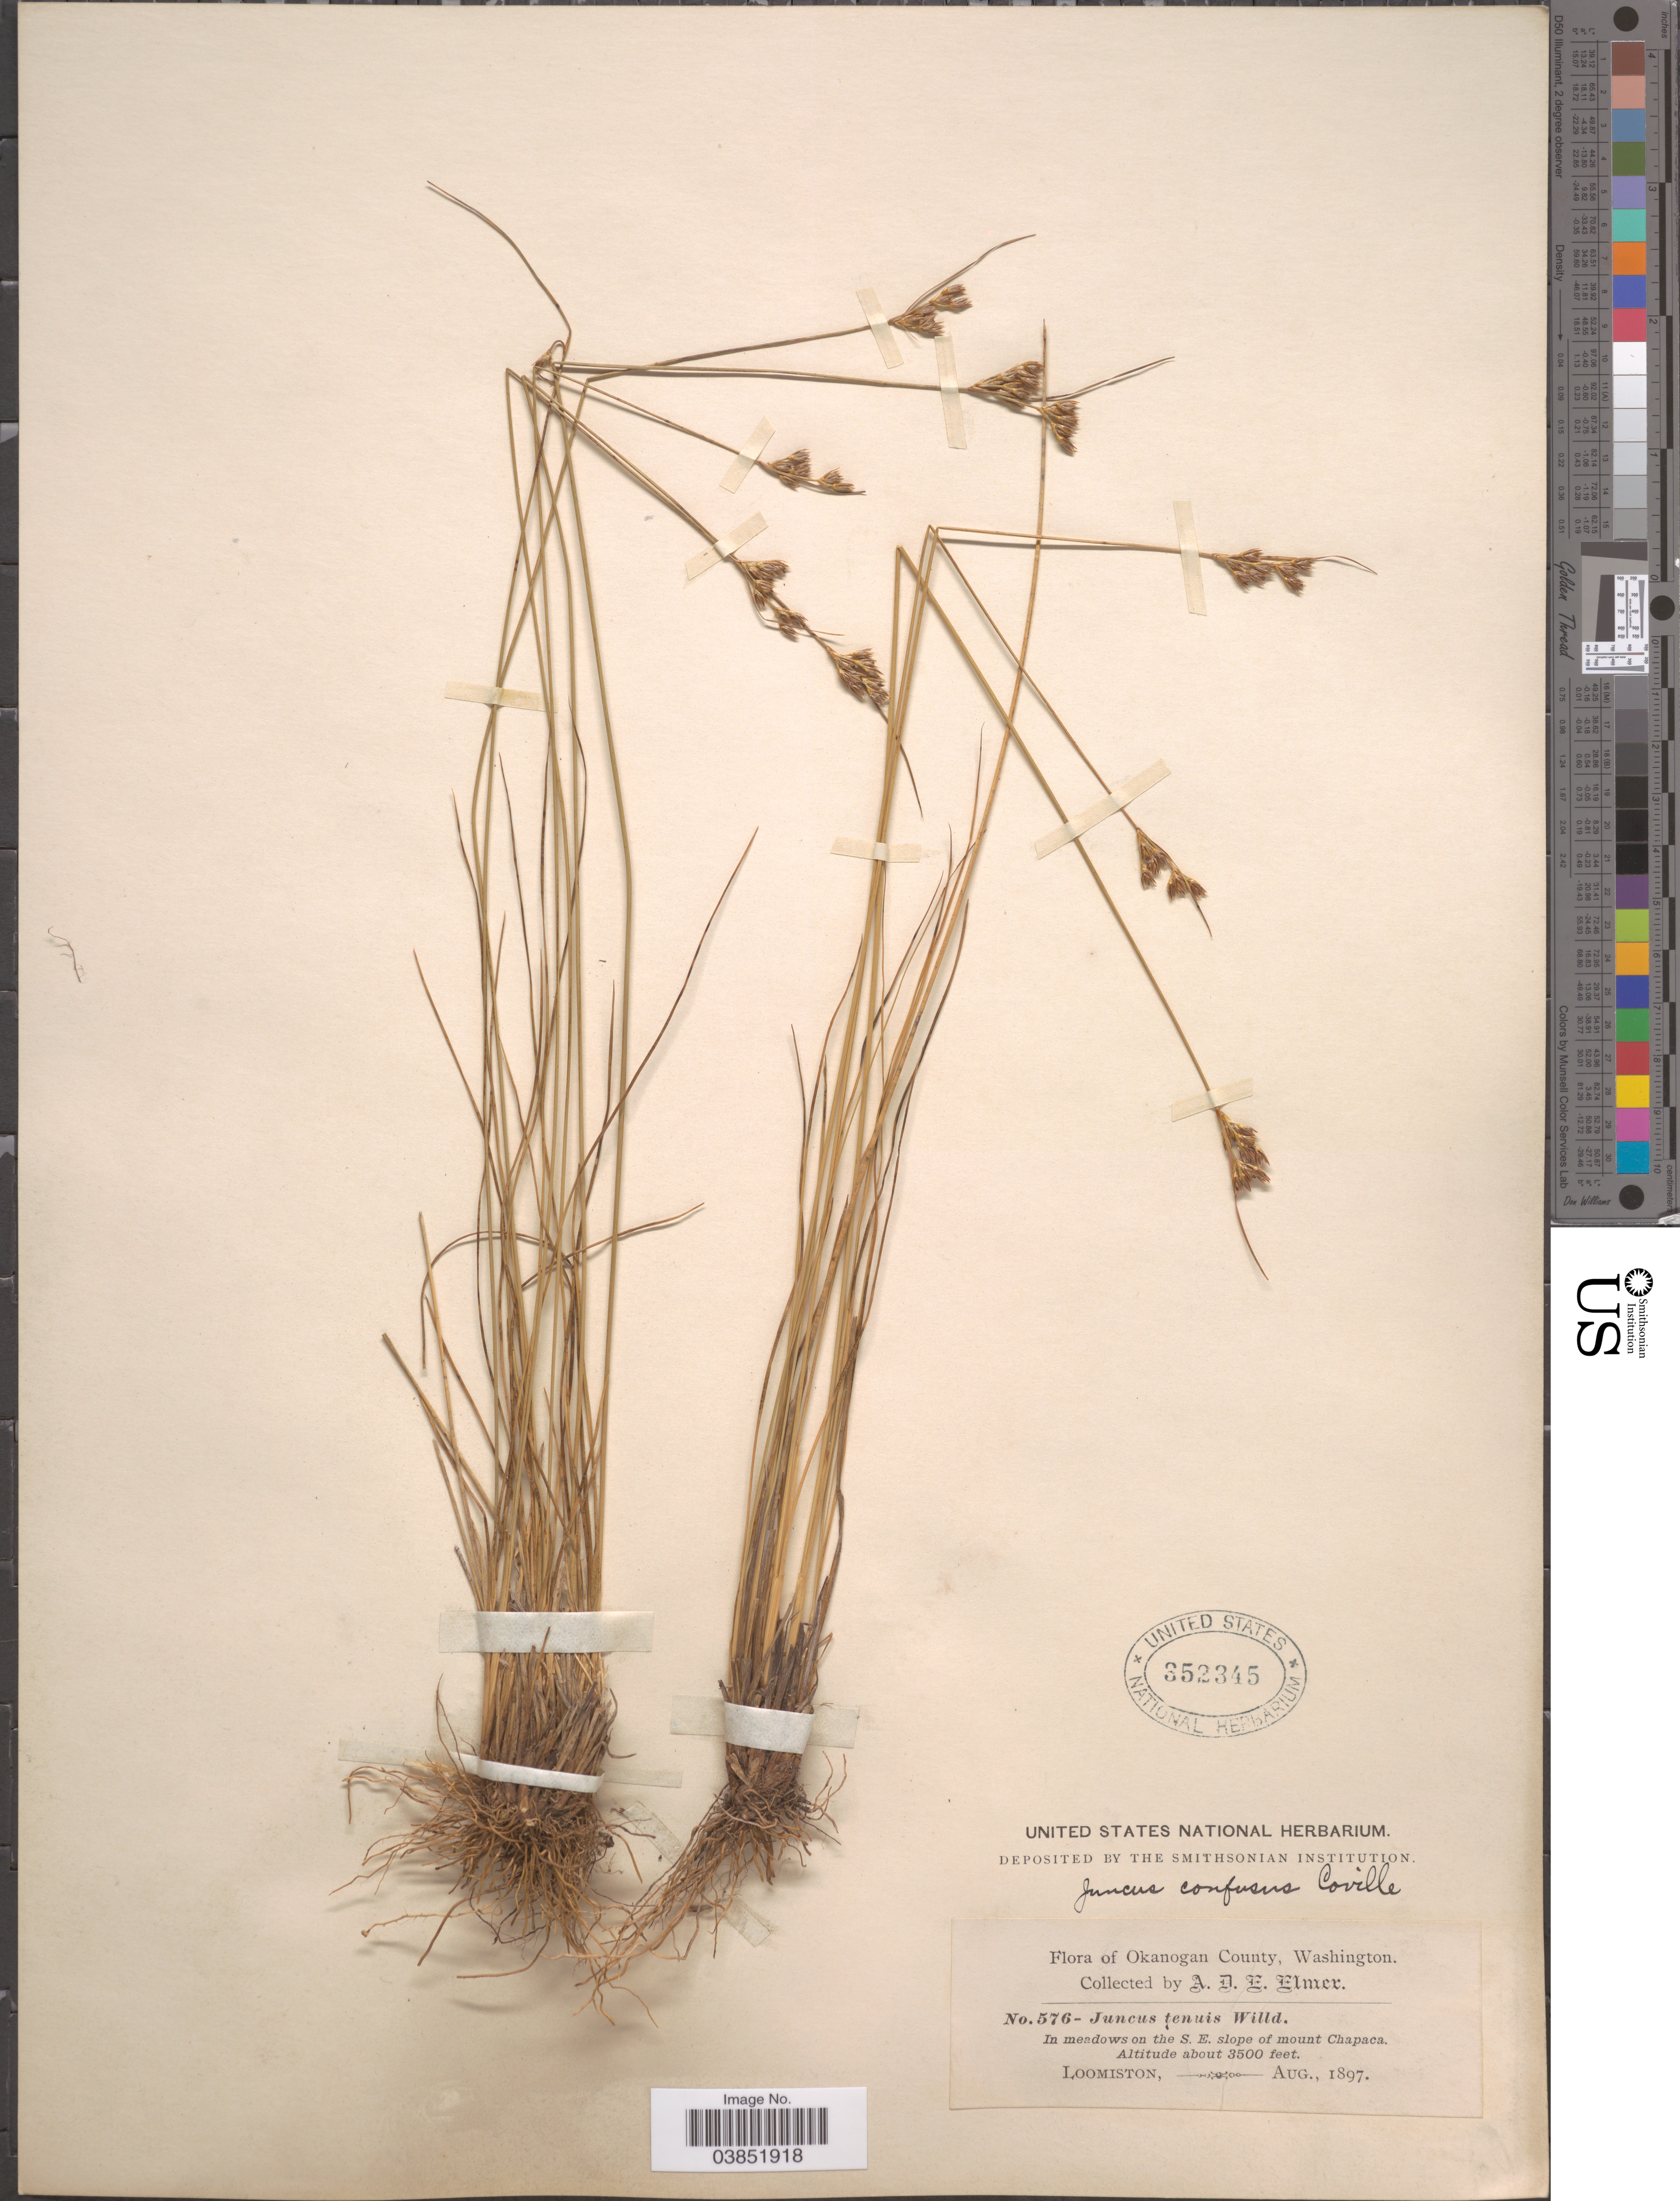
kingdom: Plantae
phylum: Tracheophyta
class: Liliopsida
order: Poales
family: Juncaceae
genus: Juncus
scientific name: Juncus confusus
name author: Coville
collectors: A. D. E. Elmer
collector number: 576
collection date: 1897-08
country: United States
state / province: Washington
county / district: Okanogan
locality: Okanogan County. In meadows on the S.E. slope of mount Chapaca. Loomiston.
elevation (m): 1067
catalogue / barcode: US 352345